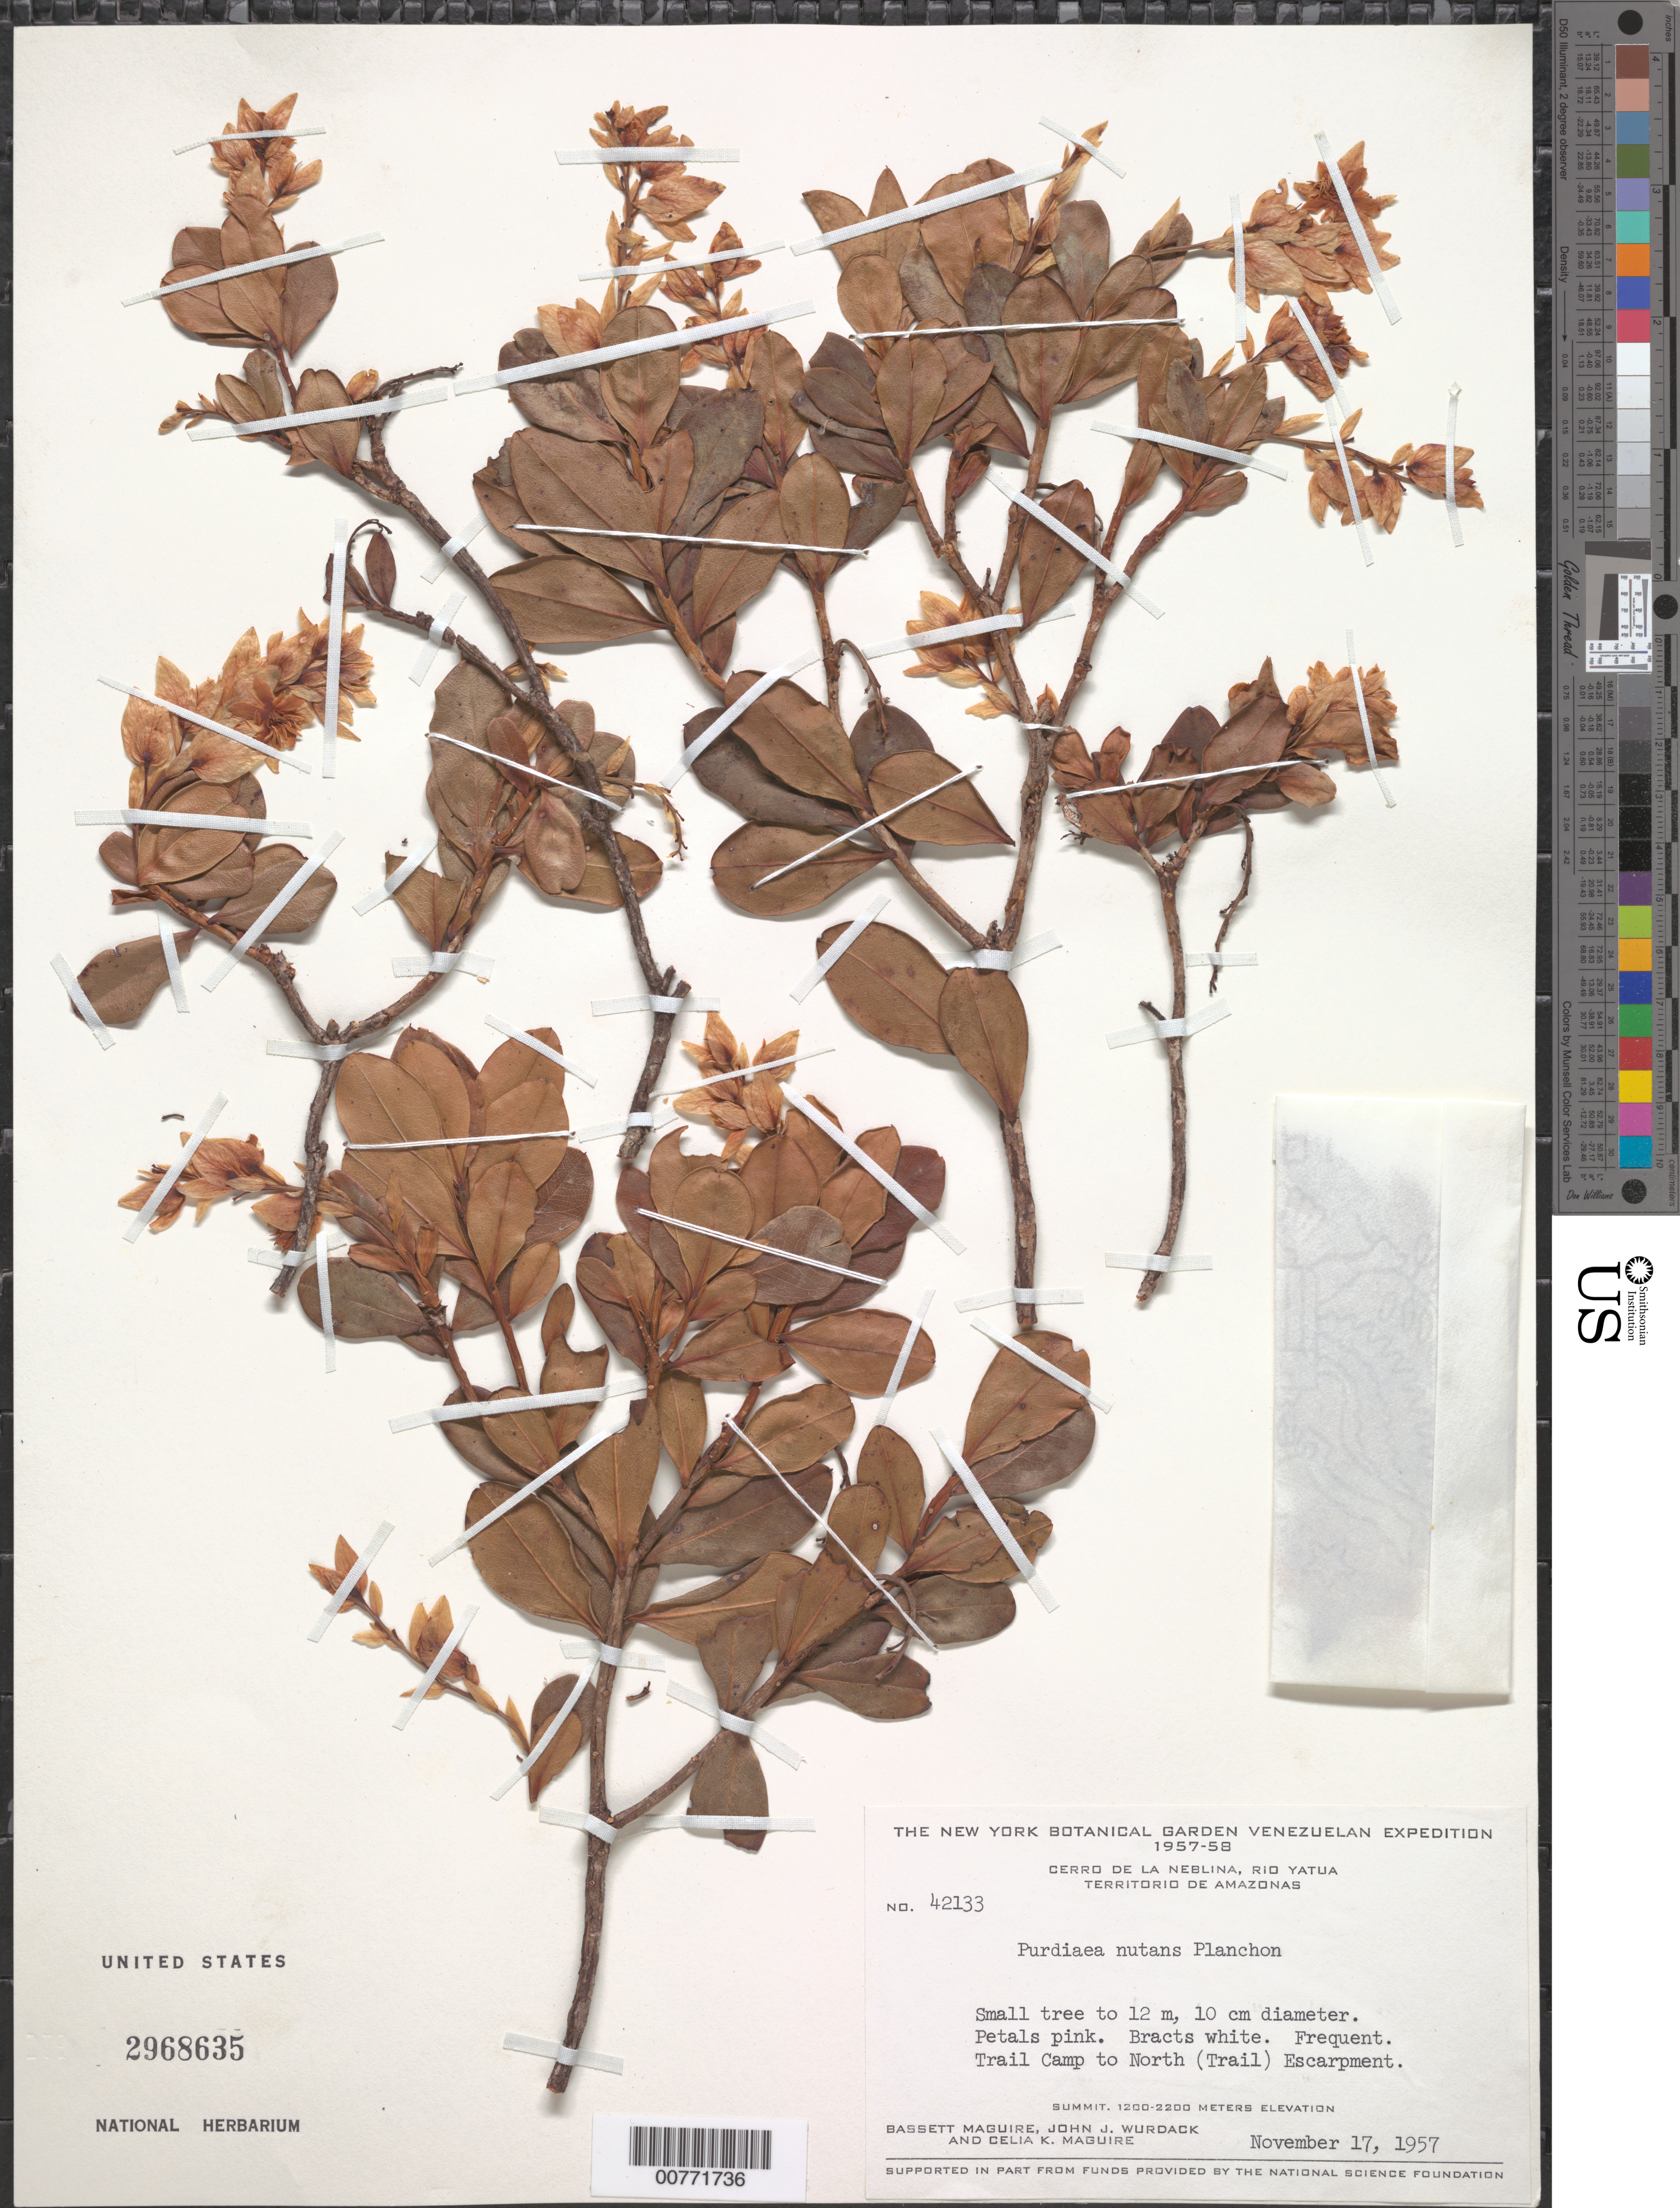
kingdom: Plantae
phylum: Tracheophyta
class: Magnoliopsida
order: Ericales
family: Clethraceae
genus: Purdiaea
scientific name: Purdiaea nutans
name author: Planch.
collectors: B. Maguire, J. J. Wurdack & C. K. Maguire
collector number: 42133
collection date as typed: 17-Nov-57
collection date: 1957-11-17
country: Venezuela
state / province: Amazonas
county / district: Río Negro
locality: Cerro de la Neblina, Río Yatua, North Escarpment trail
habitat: Escarpment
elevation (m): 1200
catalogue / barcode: US 2968635